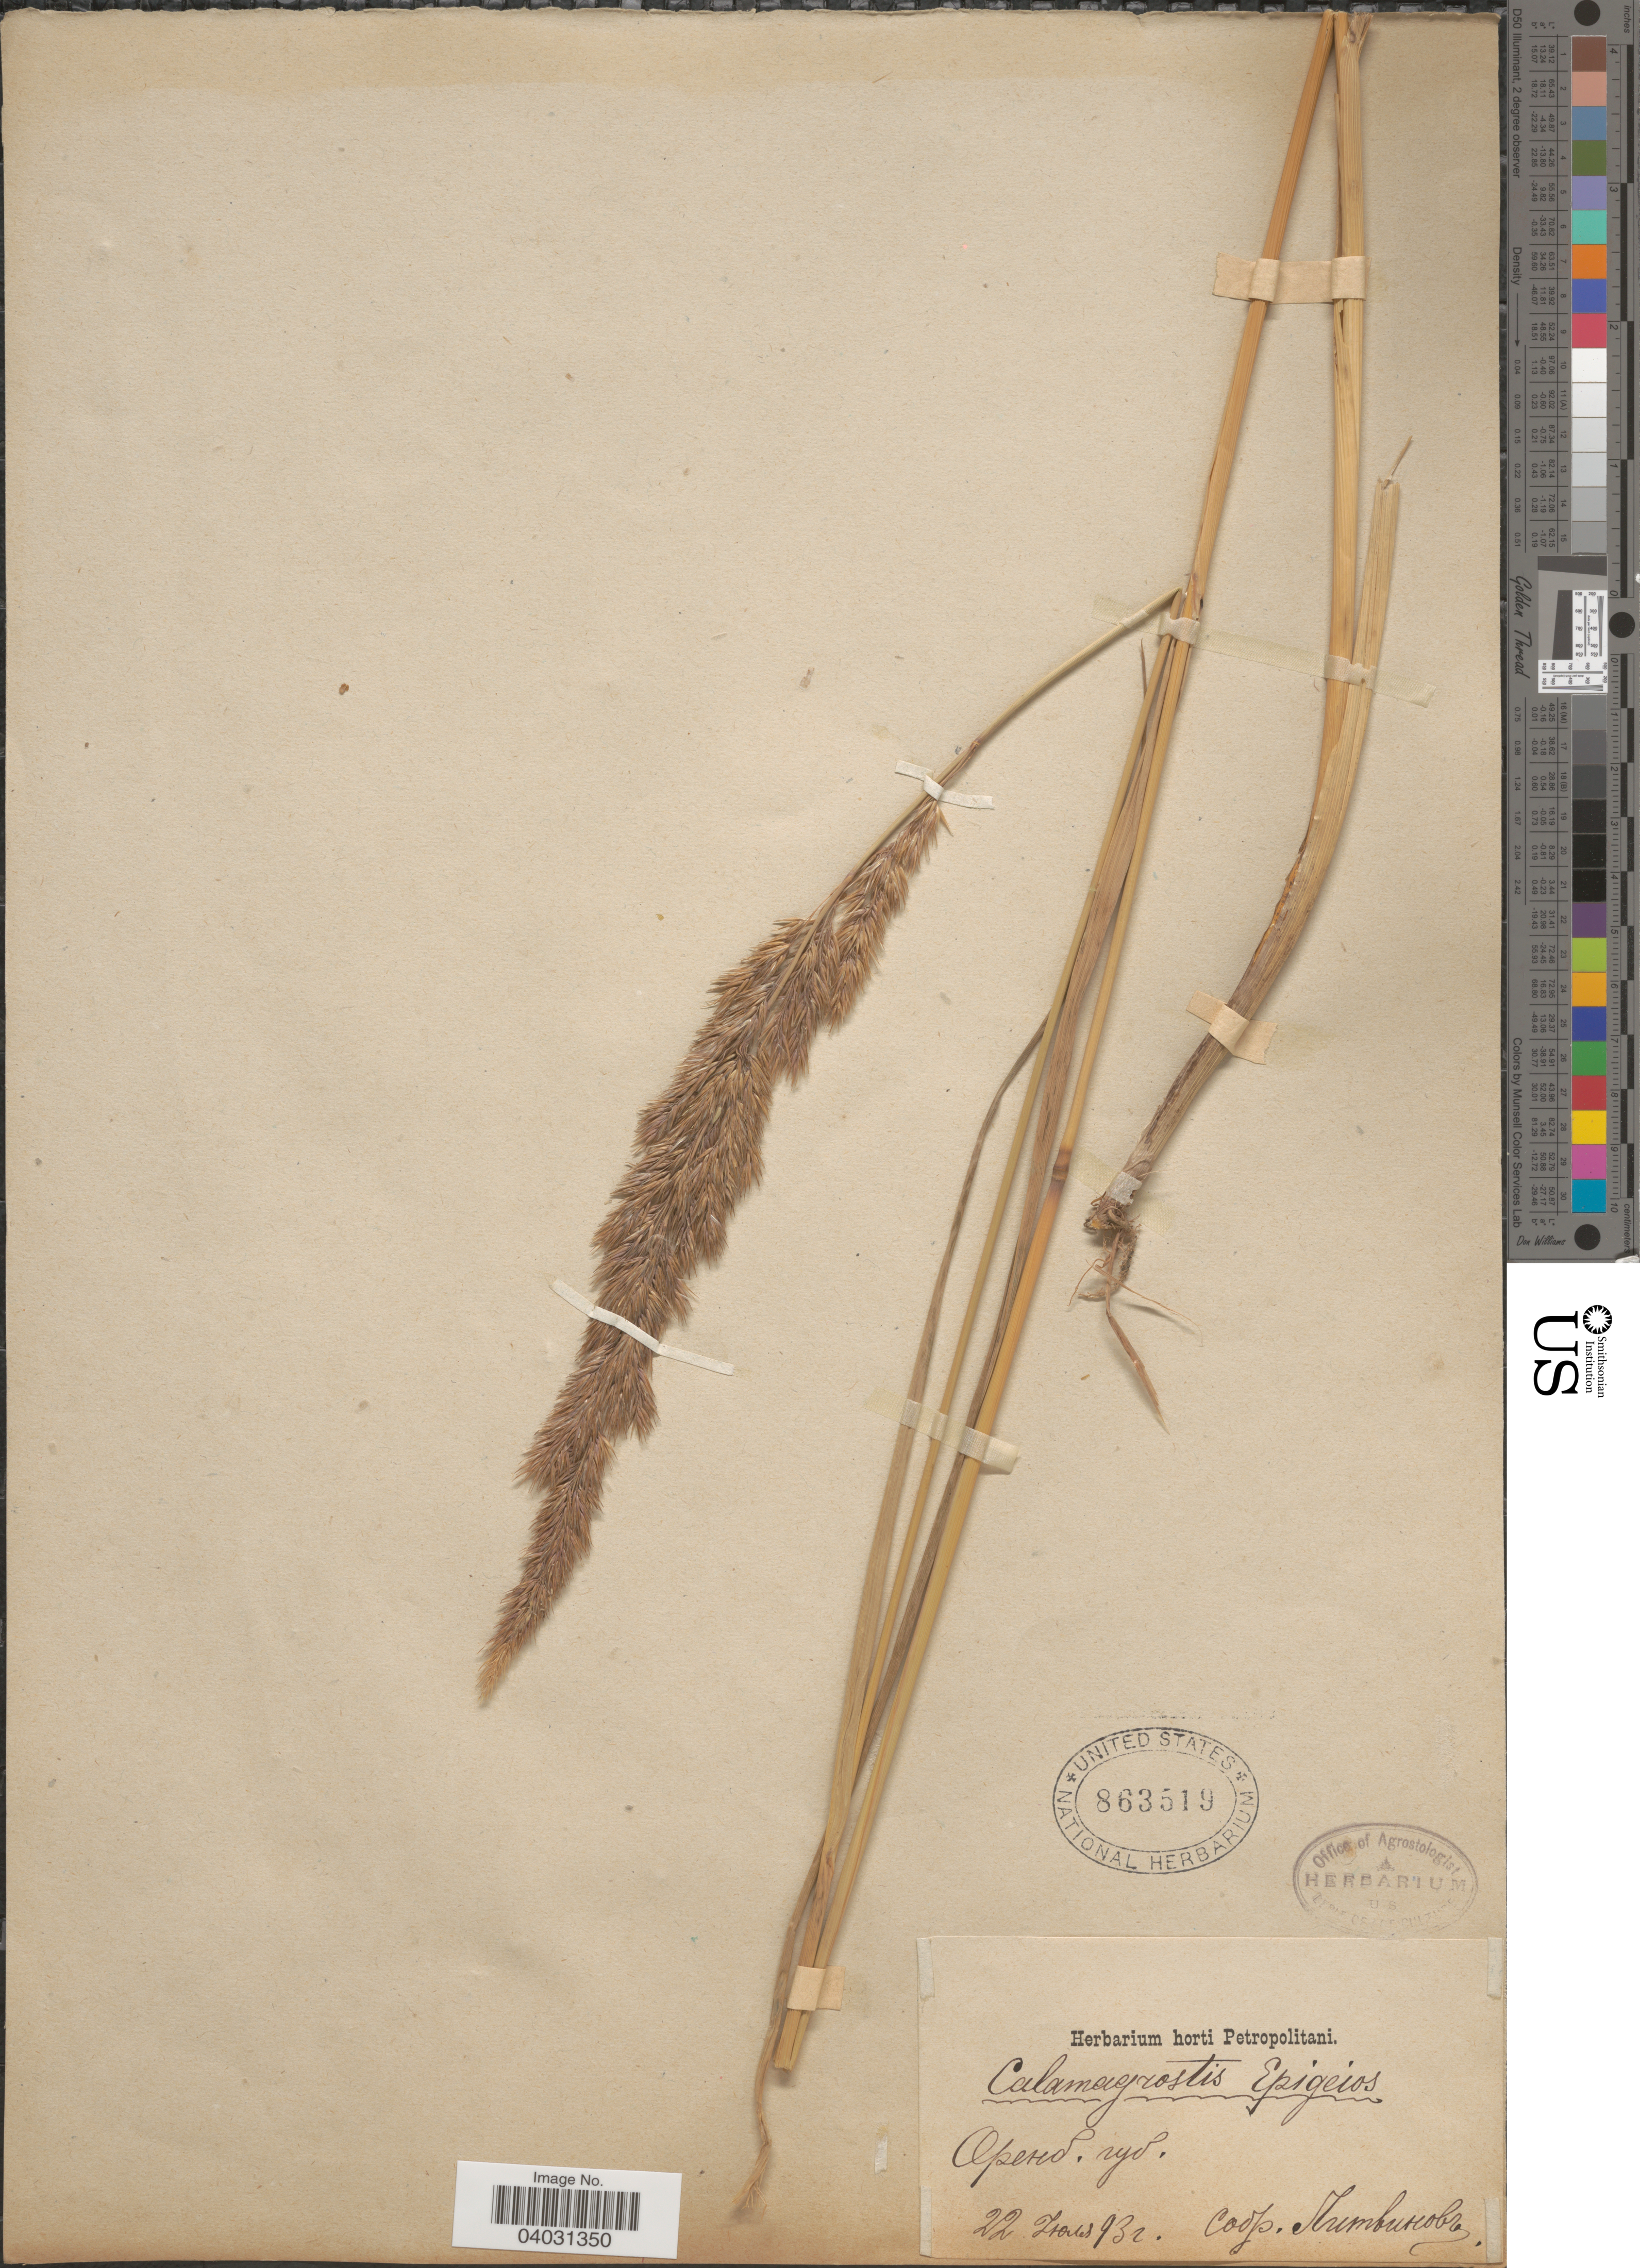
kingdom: Plantae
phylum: Tracheophyta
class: Liliopsida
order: Poales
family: Poaceae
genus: Calamagrostis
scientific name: Calamagrostis epigeios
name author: (L.) Roth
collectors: ex herb. horti Petropolitani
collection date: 1932-08-22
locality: Opesid. ryd. [interpreted] Coop. Mumbuscobra [interpreted].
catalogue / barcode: US 863519